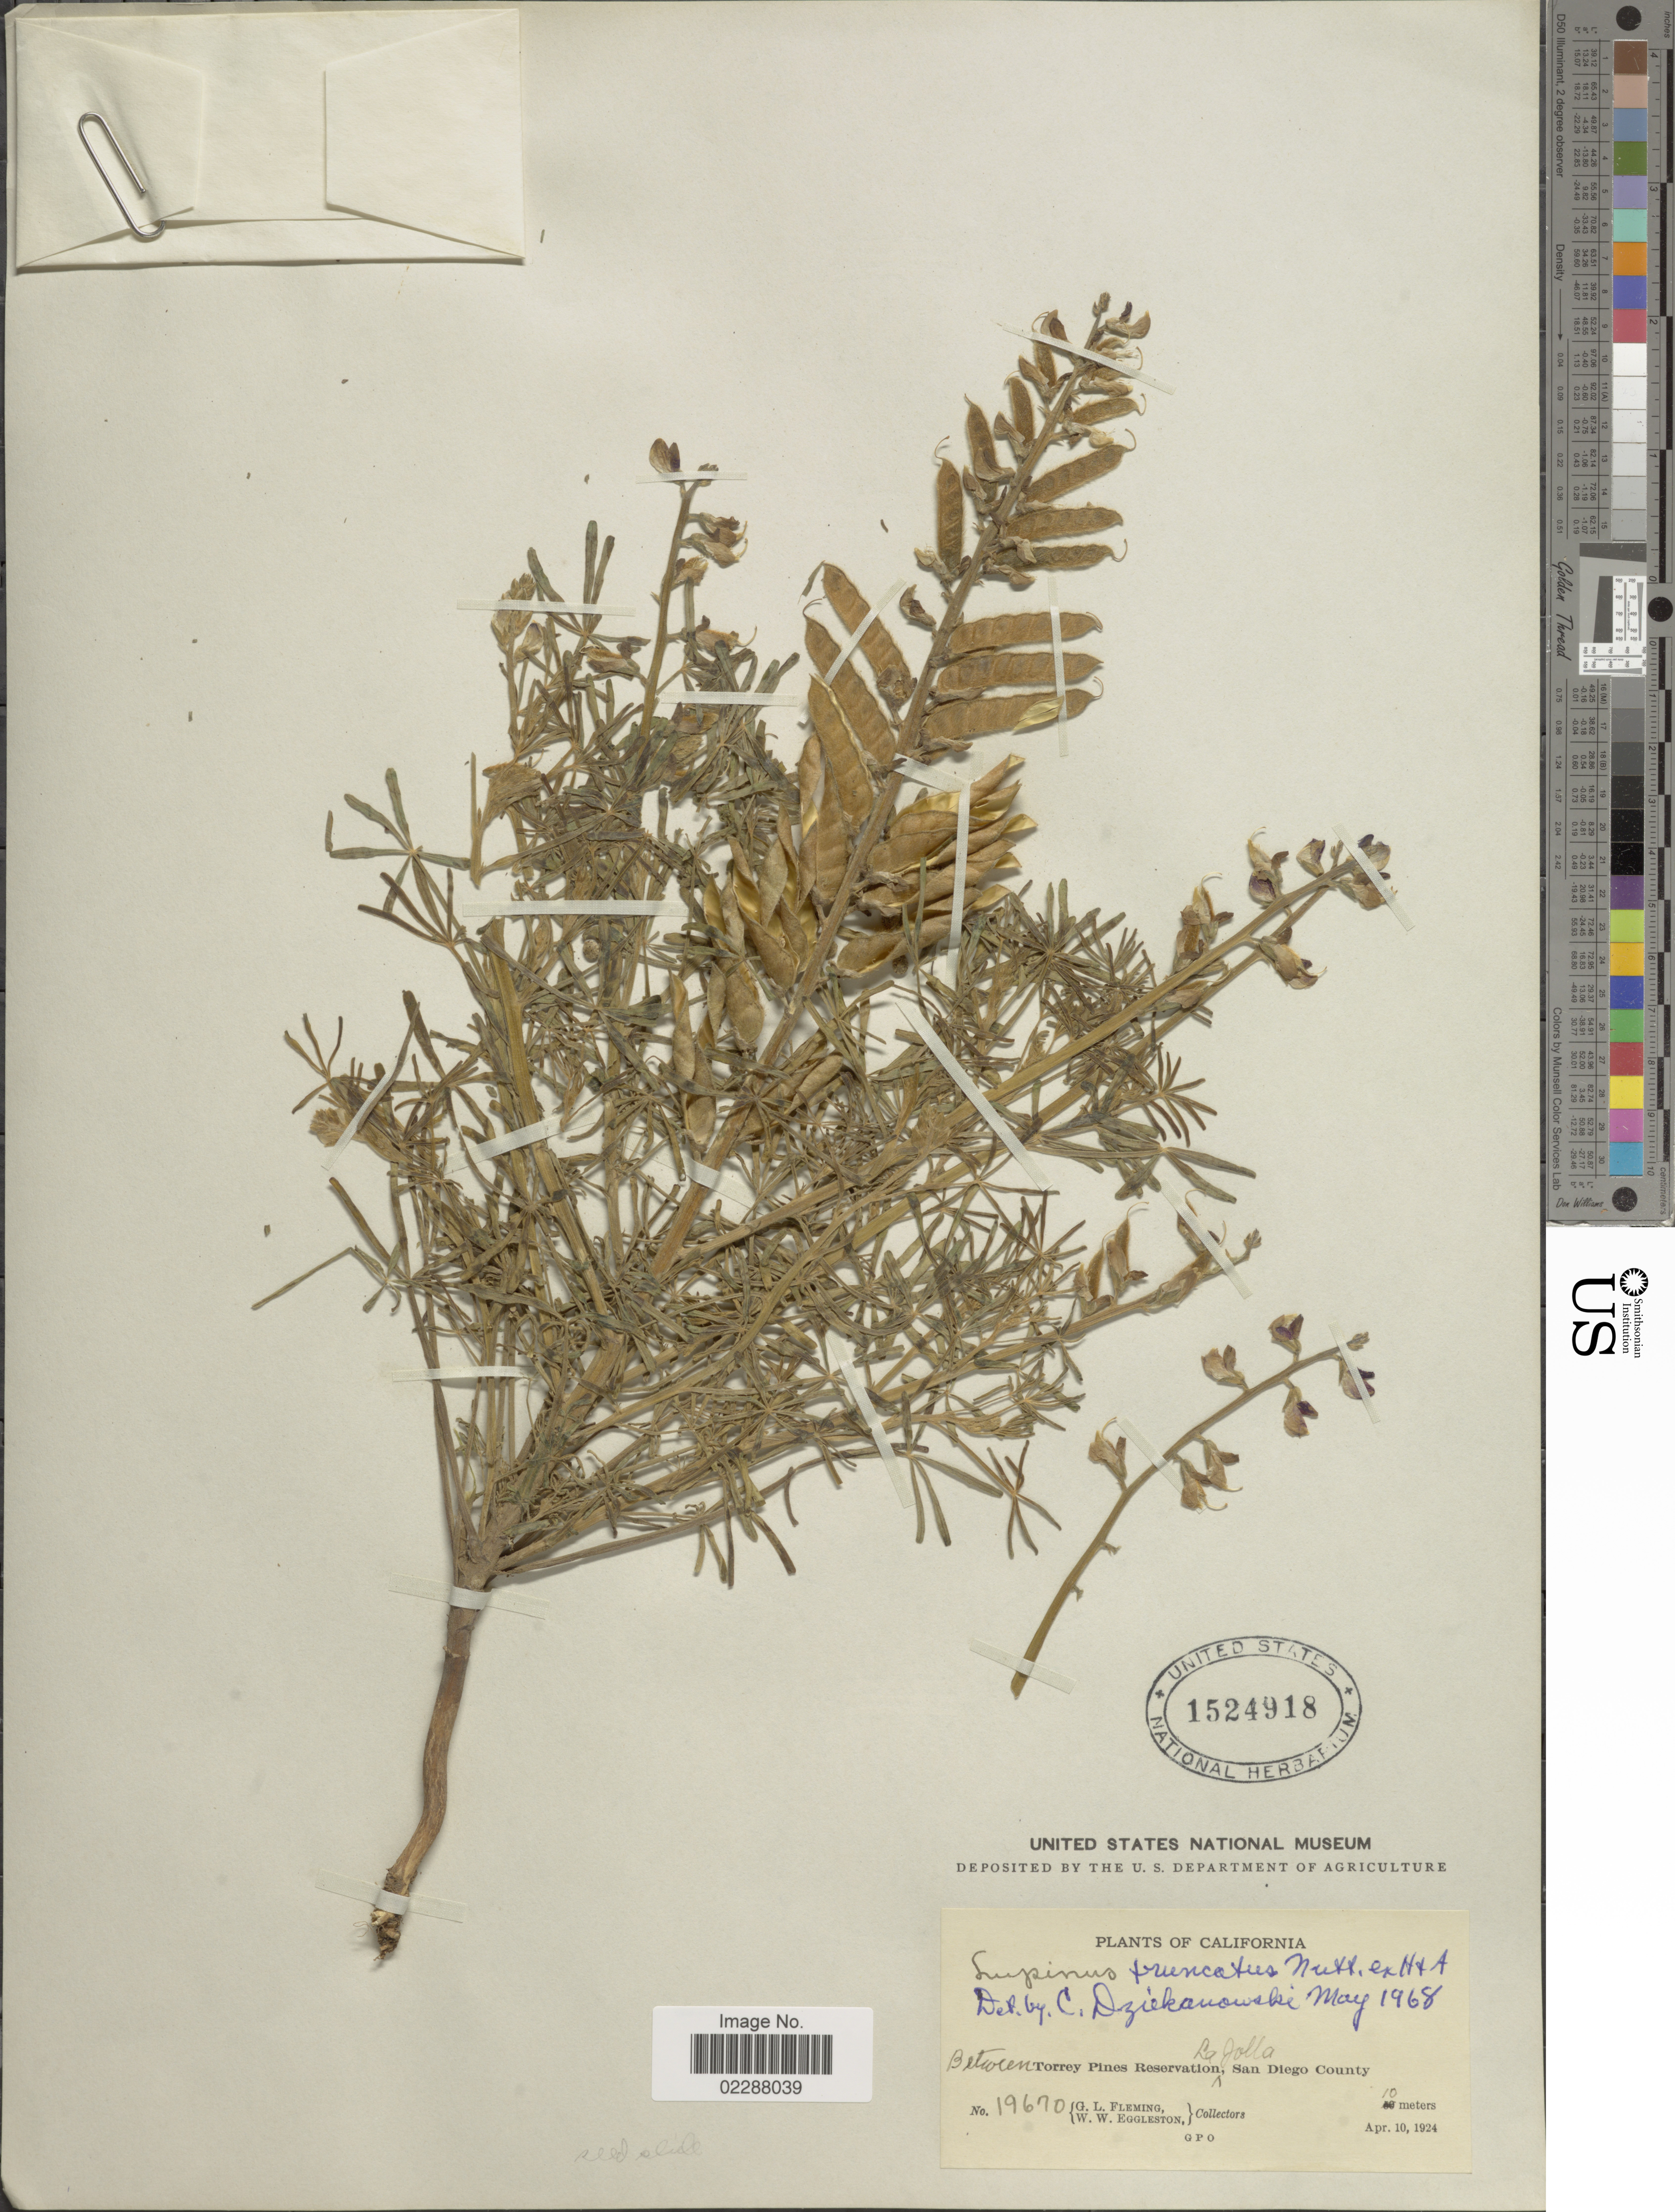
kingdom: Plantae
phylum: Tracheophyta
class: Magnoliopsida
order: Fabales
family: Fabaceae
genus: Lupinus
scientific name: Lupinus truncatus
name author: Nutt. ex Hook. & Arn.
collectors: G. Fleming & W. W. Eggleston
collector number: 19670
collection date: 1924-04-10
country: United States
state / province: California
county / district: San Diego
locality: Between Torrey Pines Reservation, La Jolla, San Diego County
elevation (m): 10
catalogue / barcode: US 1524918